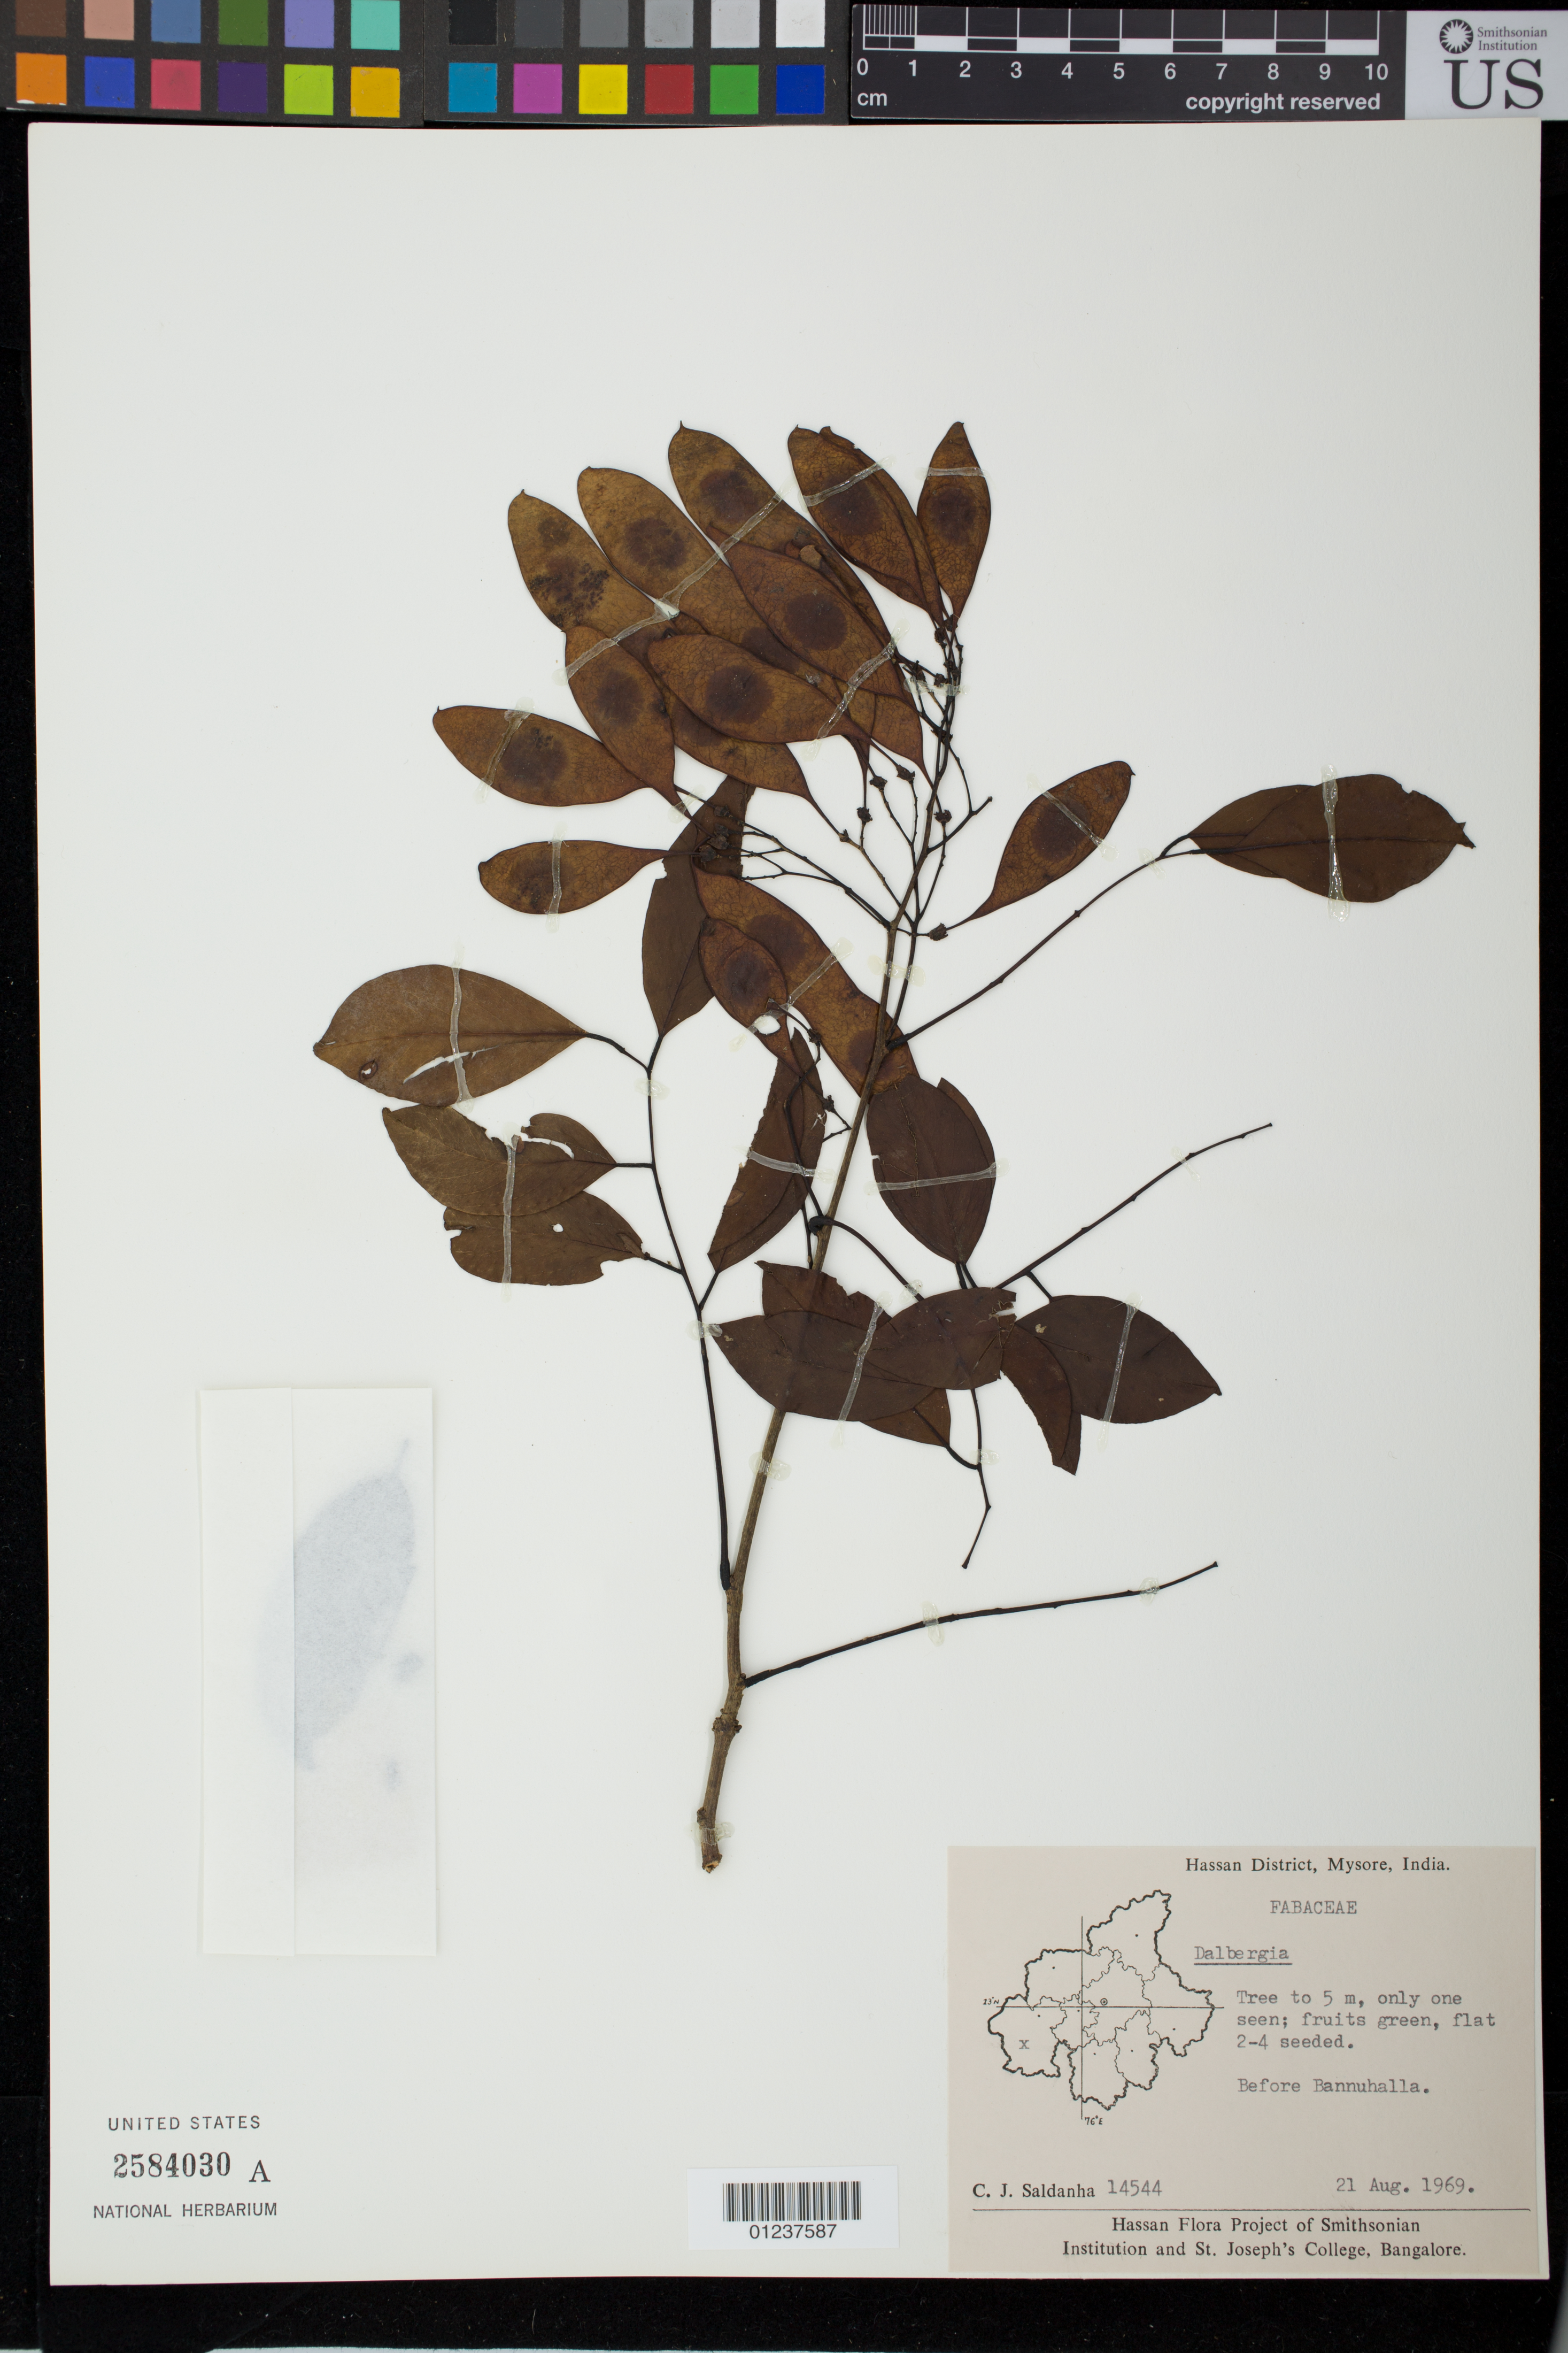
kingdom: Plantae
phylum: Tracheophyta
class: Magnoliopsida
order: Fabales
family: Fabaceae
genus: Dalbergia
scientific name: Dalbergia sp.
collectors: C. J. Saldanha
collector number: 14544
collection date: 1969-08-21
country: India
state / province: Karnataka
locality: Hassan district. Mysore. Before Bannuhalla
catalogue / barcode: US 2584030A